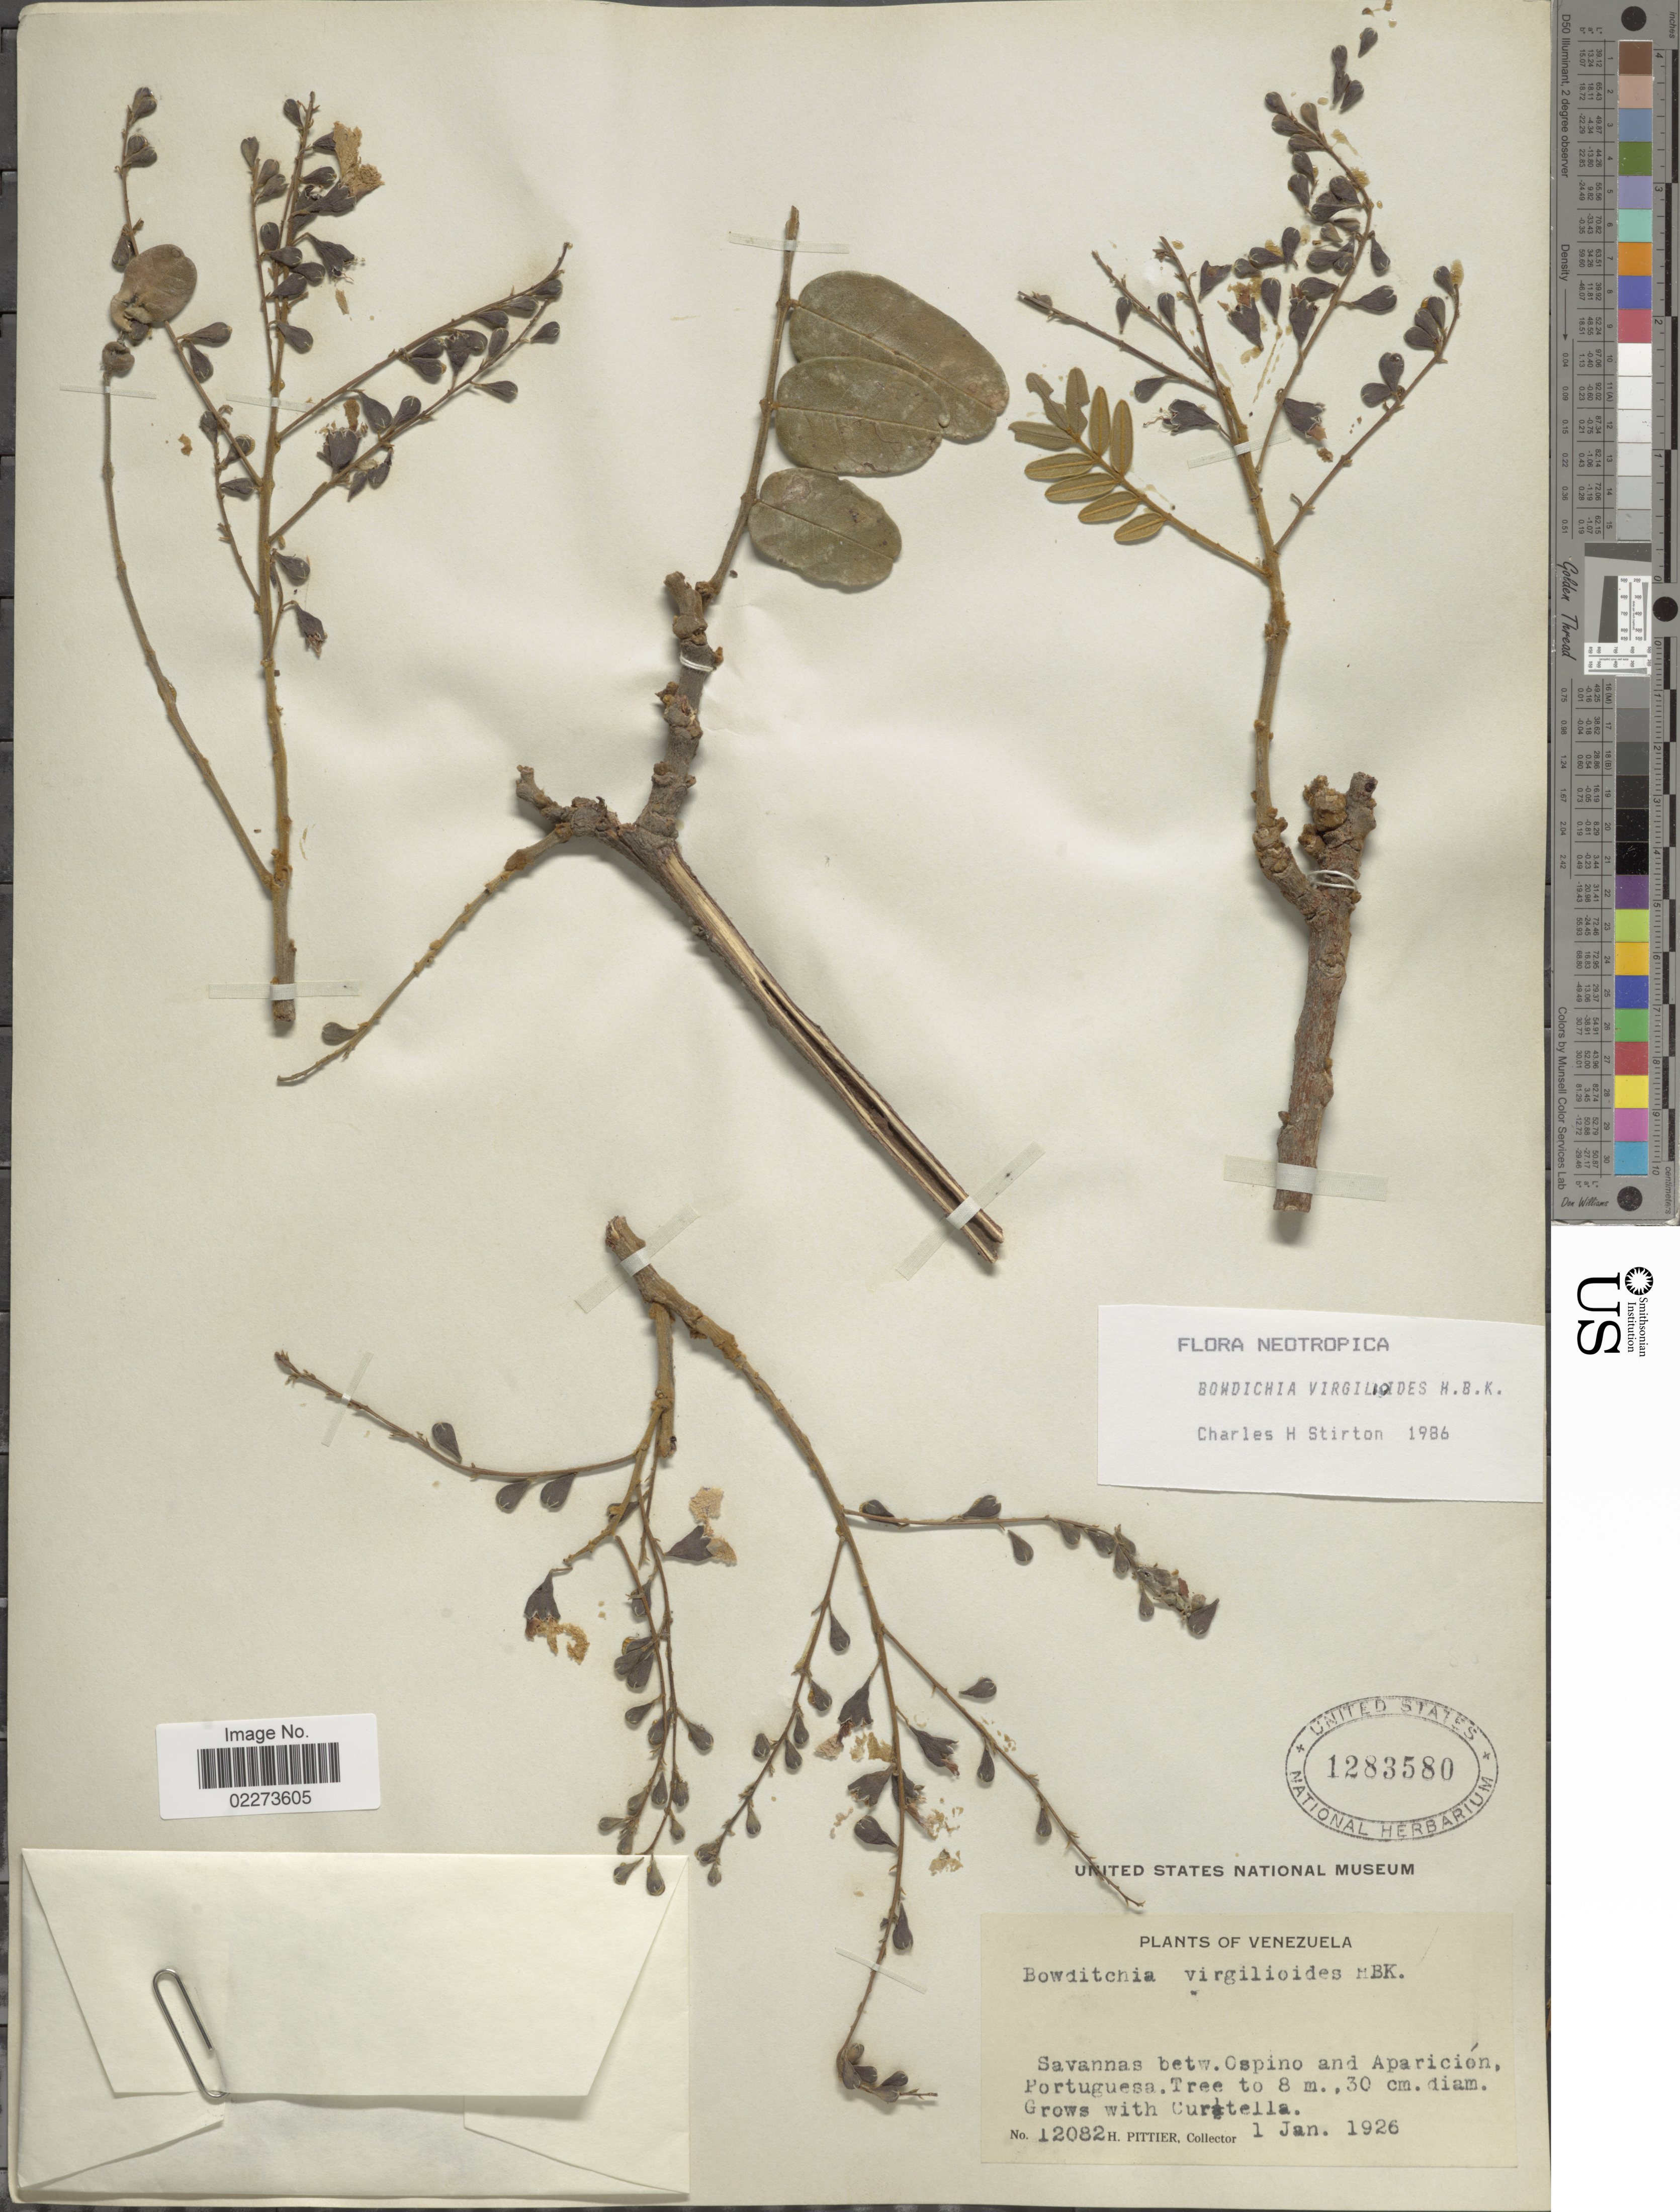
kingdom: Plantae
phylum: Tracheophyta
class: Magnoliopsida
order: Fabales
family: Fabaceae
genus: Bowdichia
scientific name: Bowdichia virgilioides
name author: Kunth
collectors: H. F. Pittier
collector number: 12082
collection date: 1926-01-01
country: Venezuela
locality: Savannas betw. Ospino and Aparicion, Portuguesa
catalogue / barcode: US 1283580